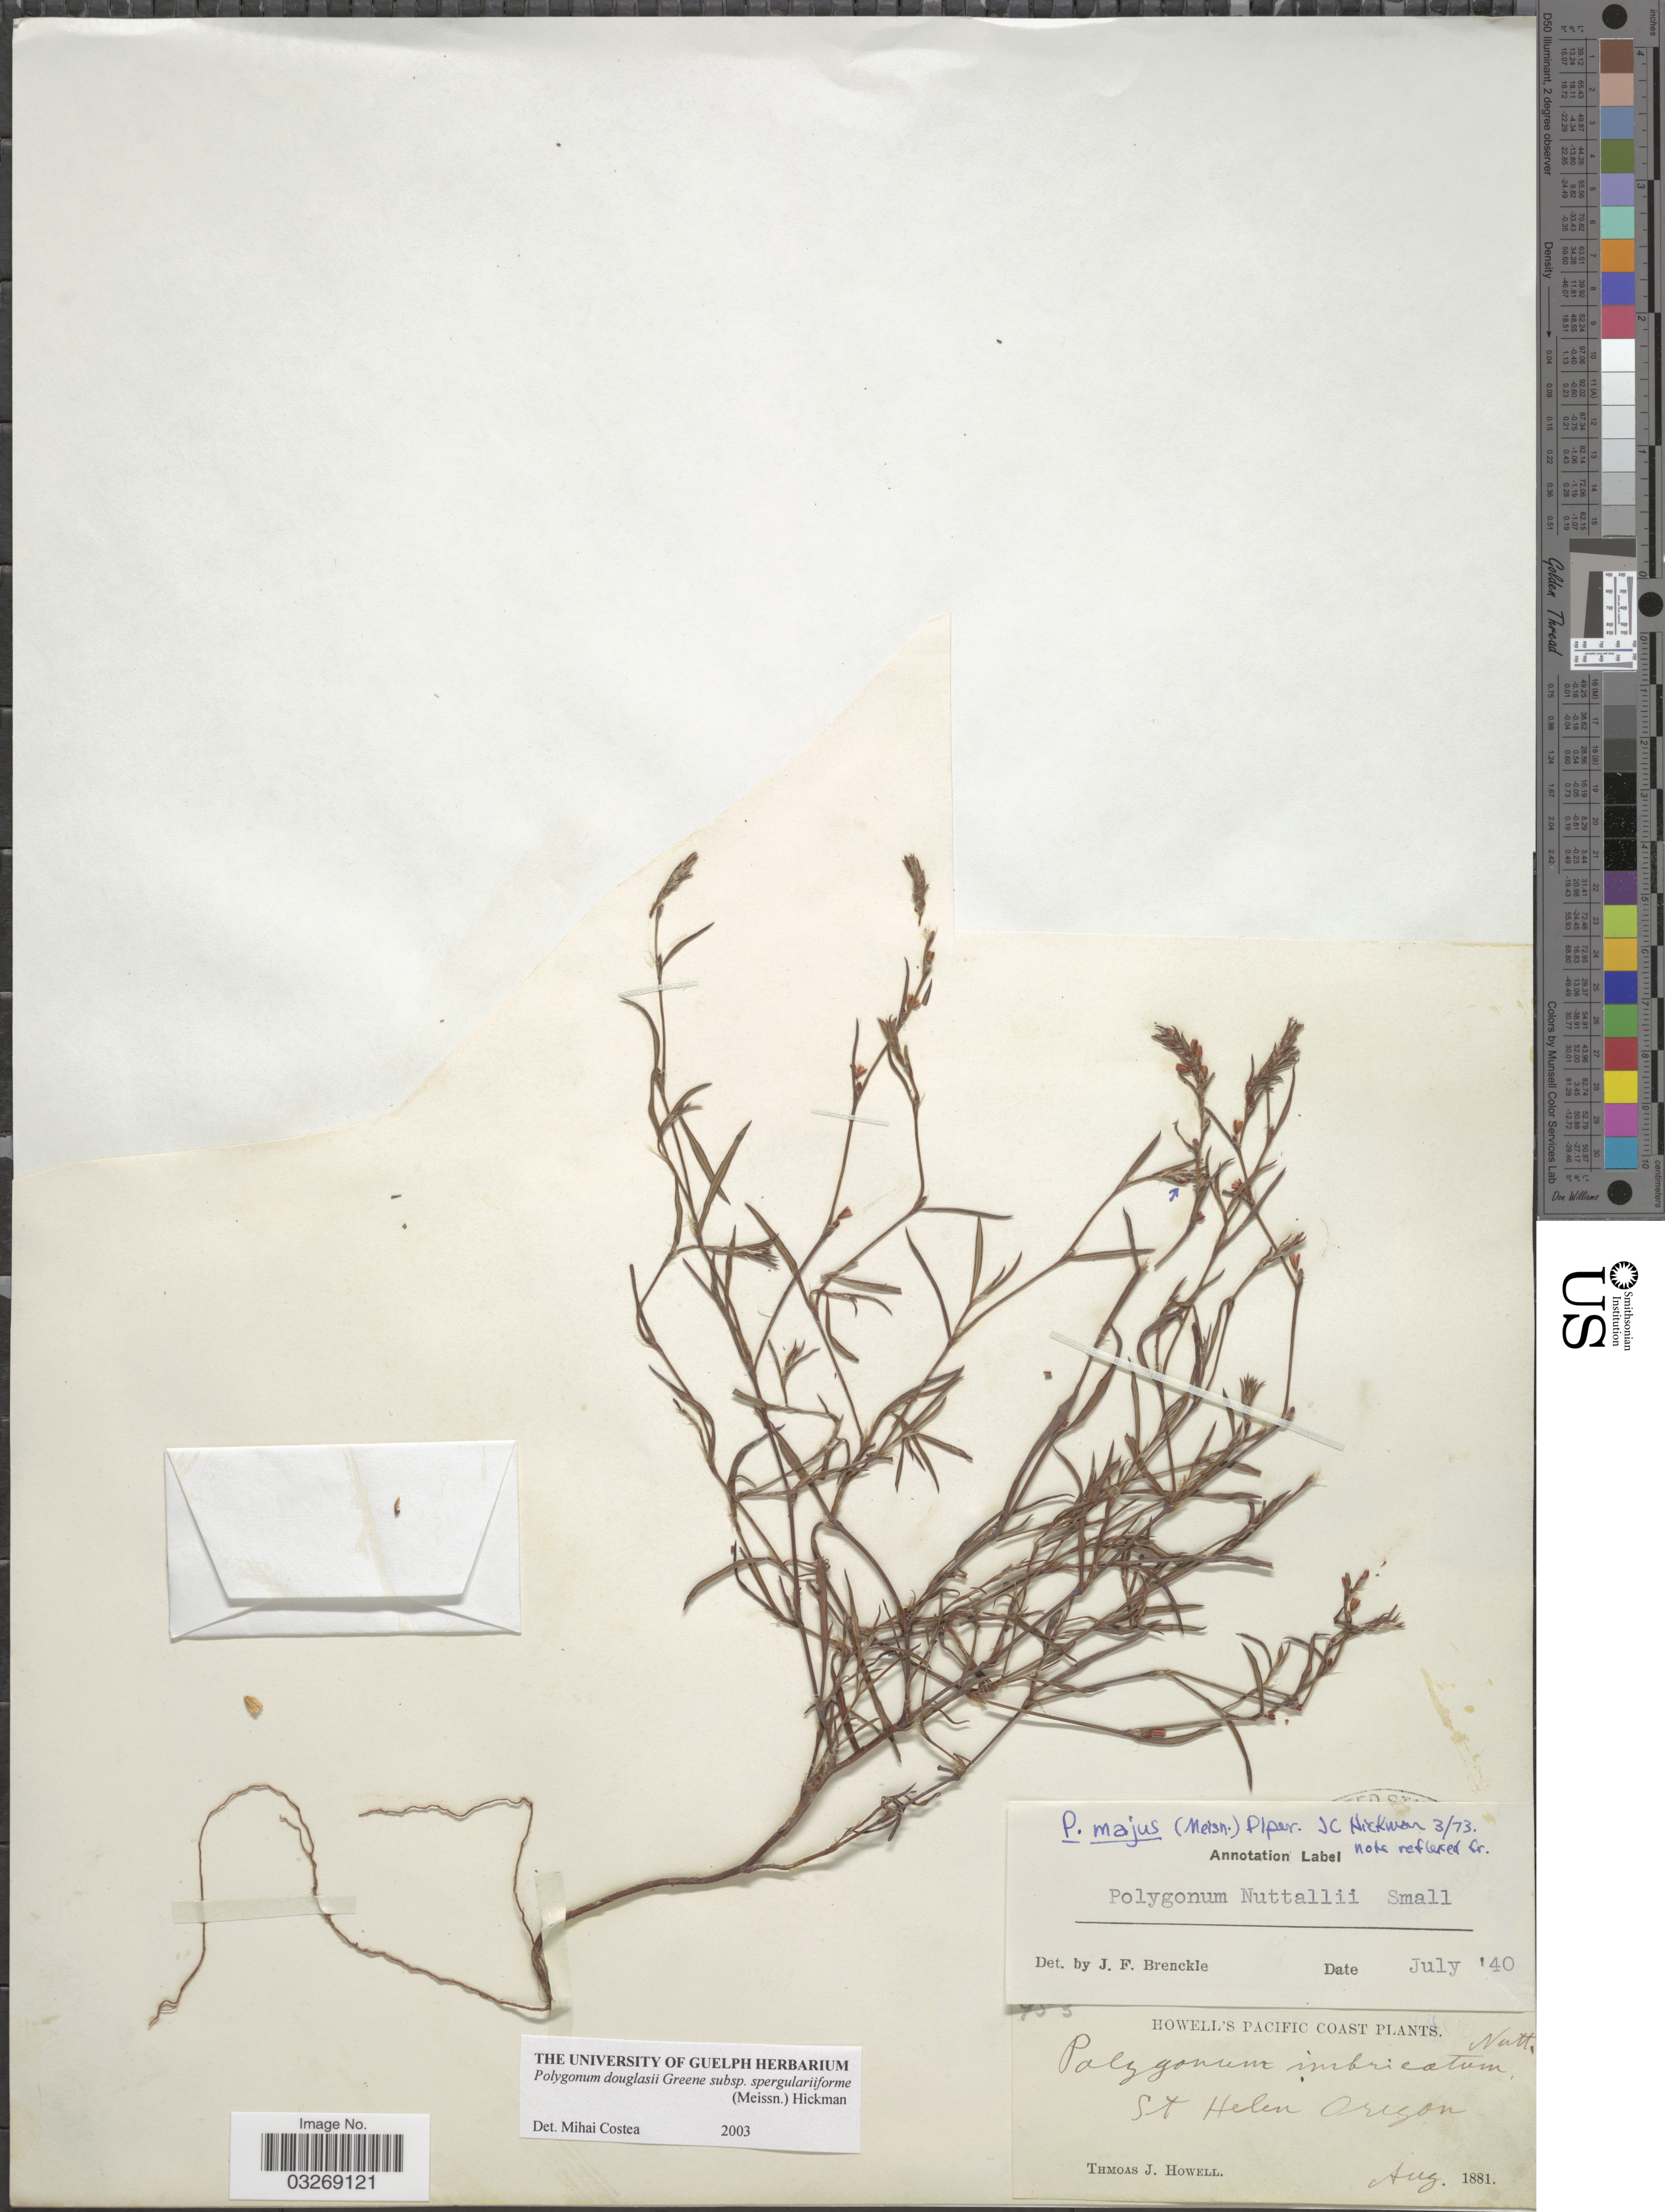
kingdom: Plantae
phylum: Tracheophyta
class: Magnoliopsida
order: Caryophyllales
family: Polygonaceae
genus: Polygonum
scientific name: Polygonum douglasii subsp. spergulariiforme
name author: (Meisn. ex Small) Hickman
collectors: T. J. Howell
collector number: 453*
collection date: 1881-08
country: United States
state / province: Oregon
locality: Pacific Coast. St Helen.